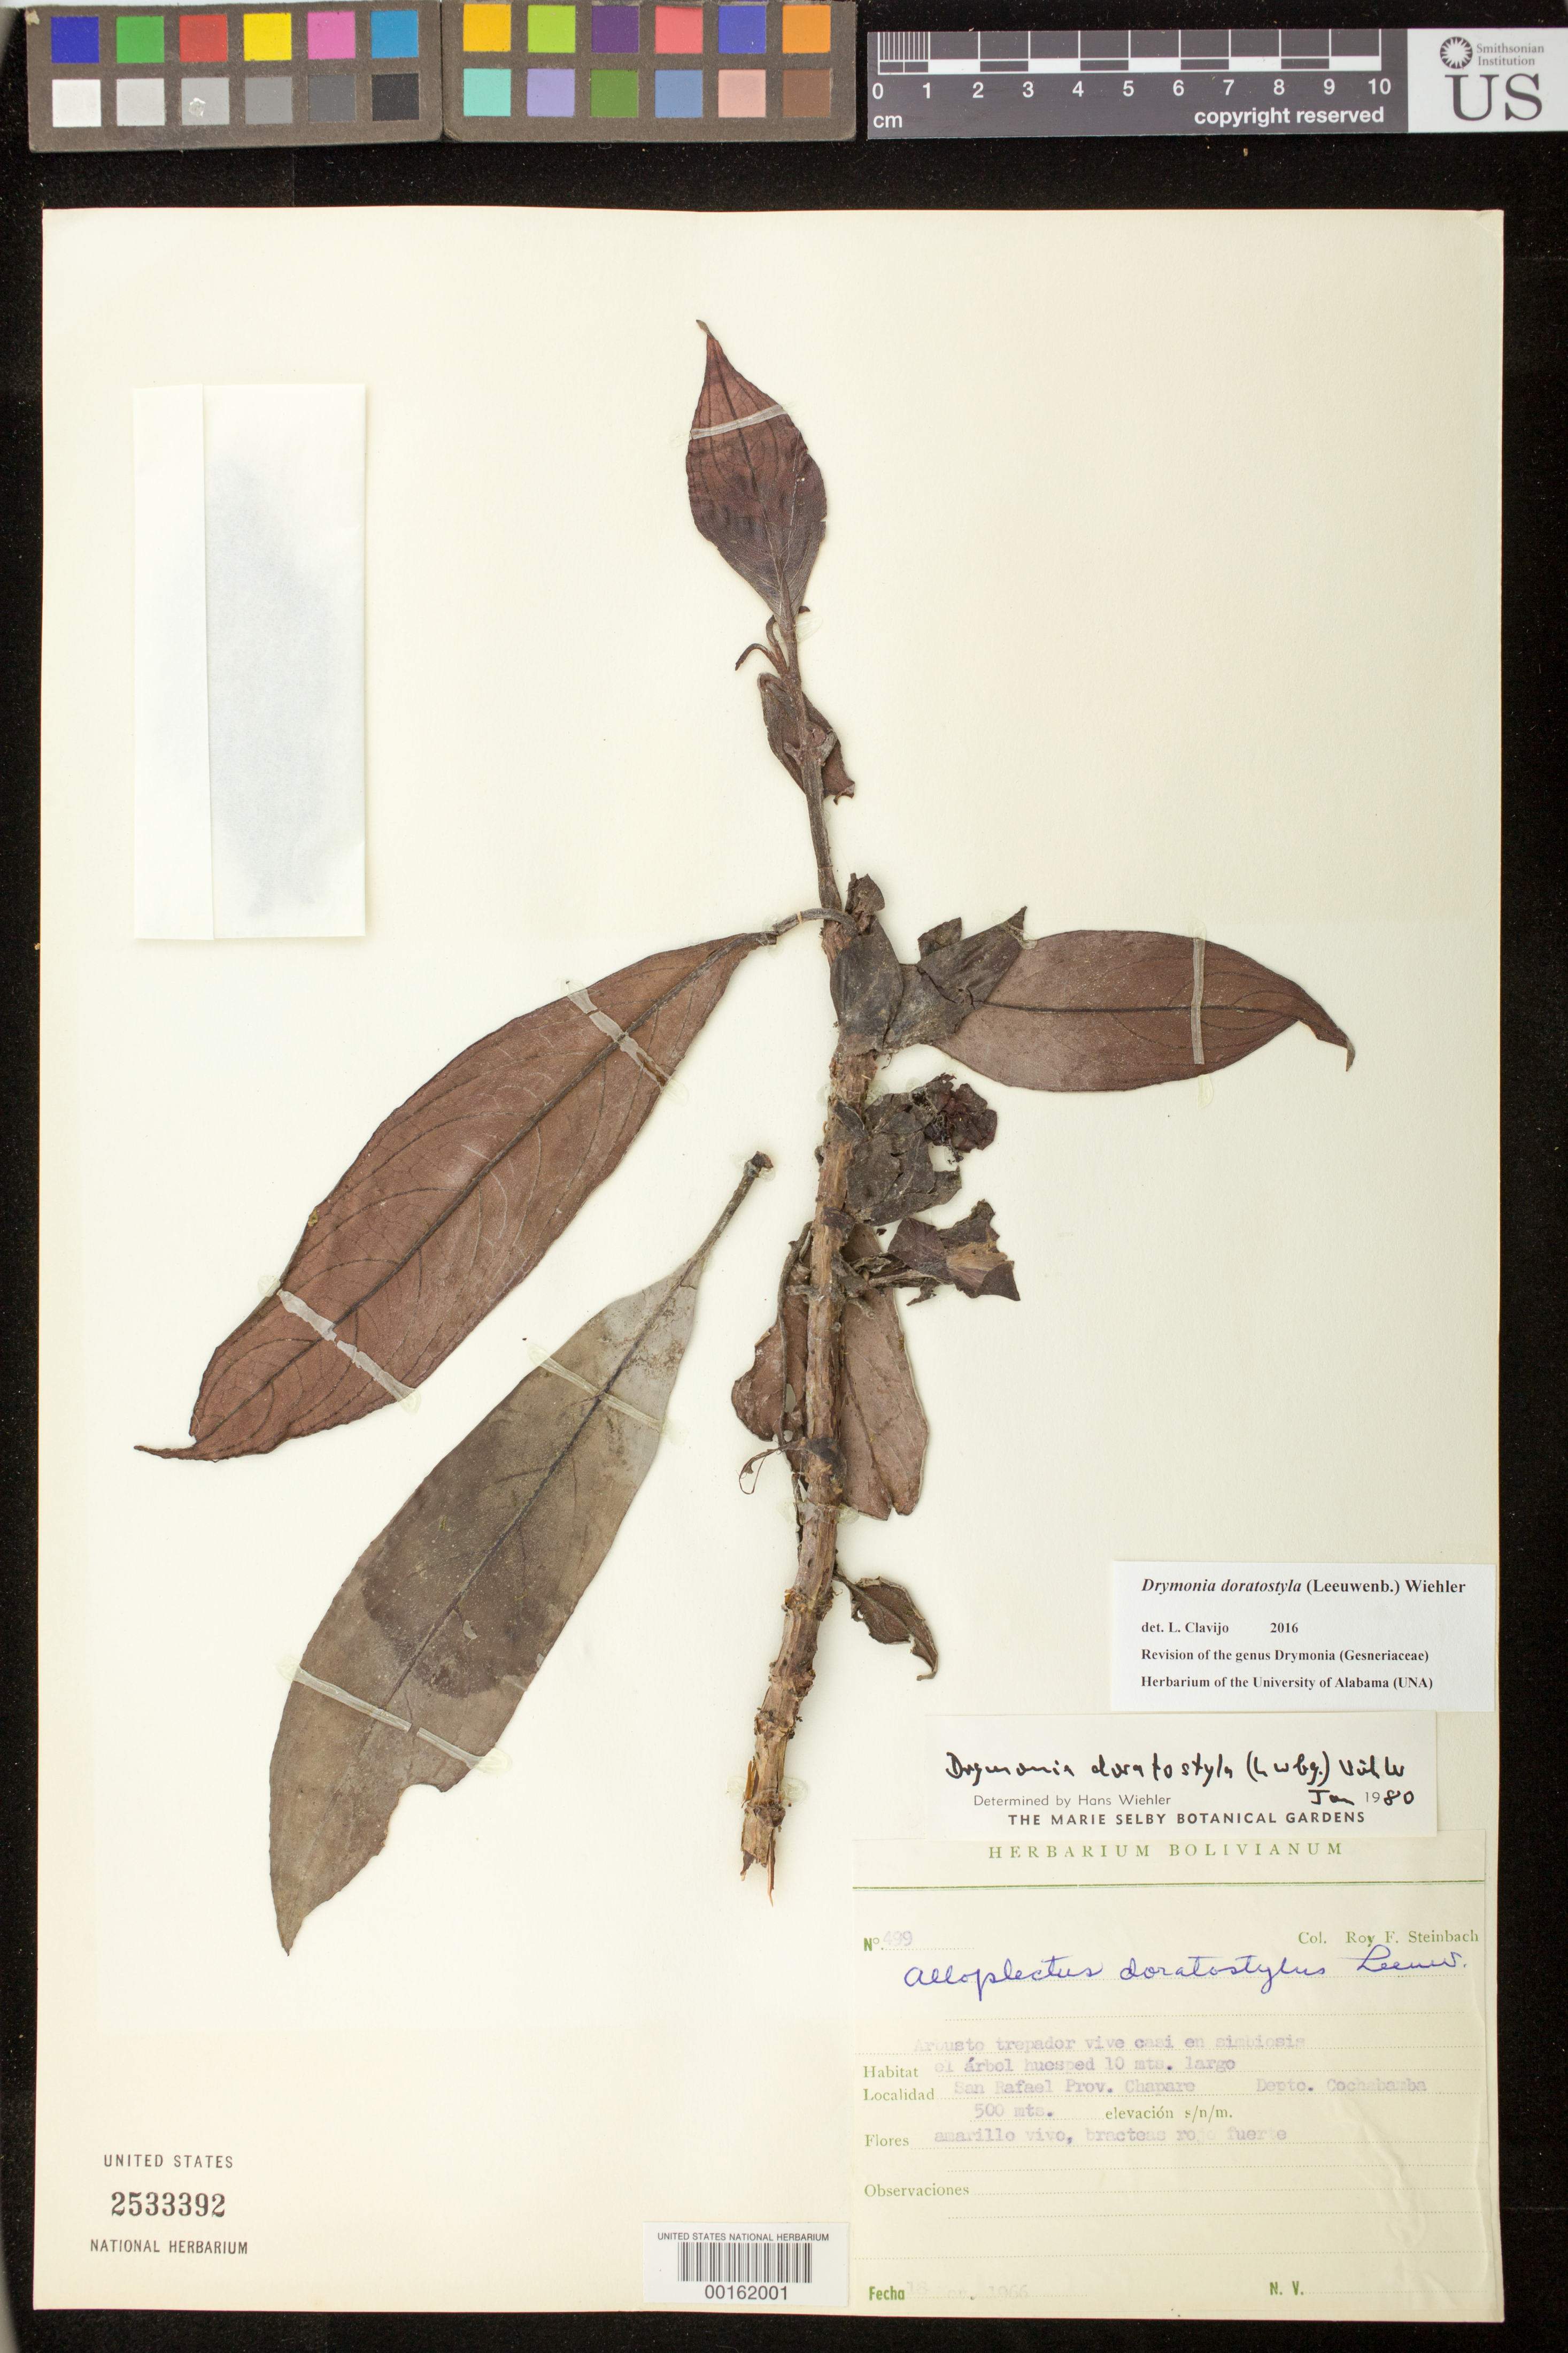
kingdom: Plantae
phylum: Tracheophyta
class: Magnoliopsida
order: Lamiales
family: Gesneriaceae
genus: Drymonia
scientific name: Drymonia doratostyla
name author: (Leeuwenb.) Wiehler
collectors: R. F. Steinbach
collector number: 499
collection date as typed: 18 Nov 1966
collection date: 1966-11-18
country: Bolivia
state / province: Cochabamba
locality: San Rafael, Prov. Chapare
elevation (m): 500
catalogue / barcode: US 2533392